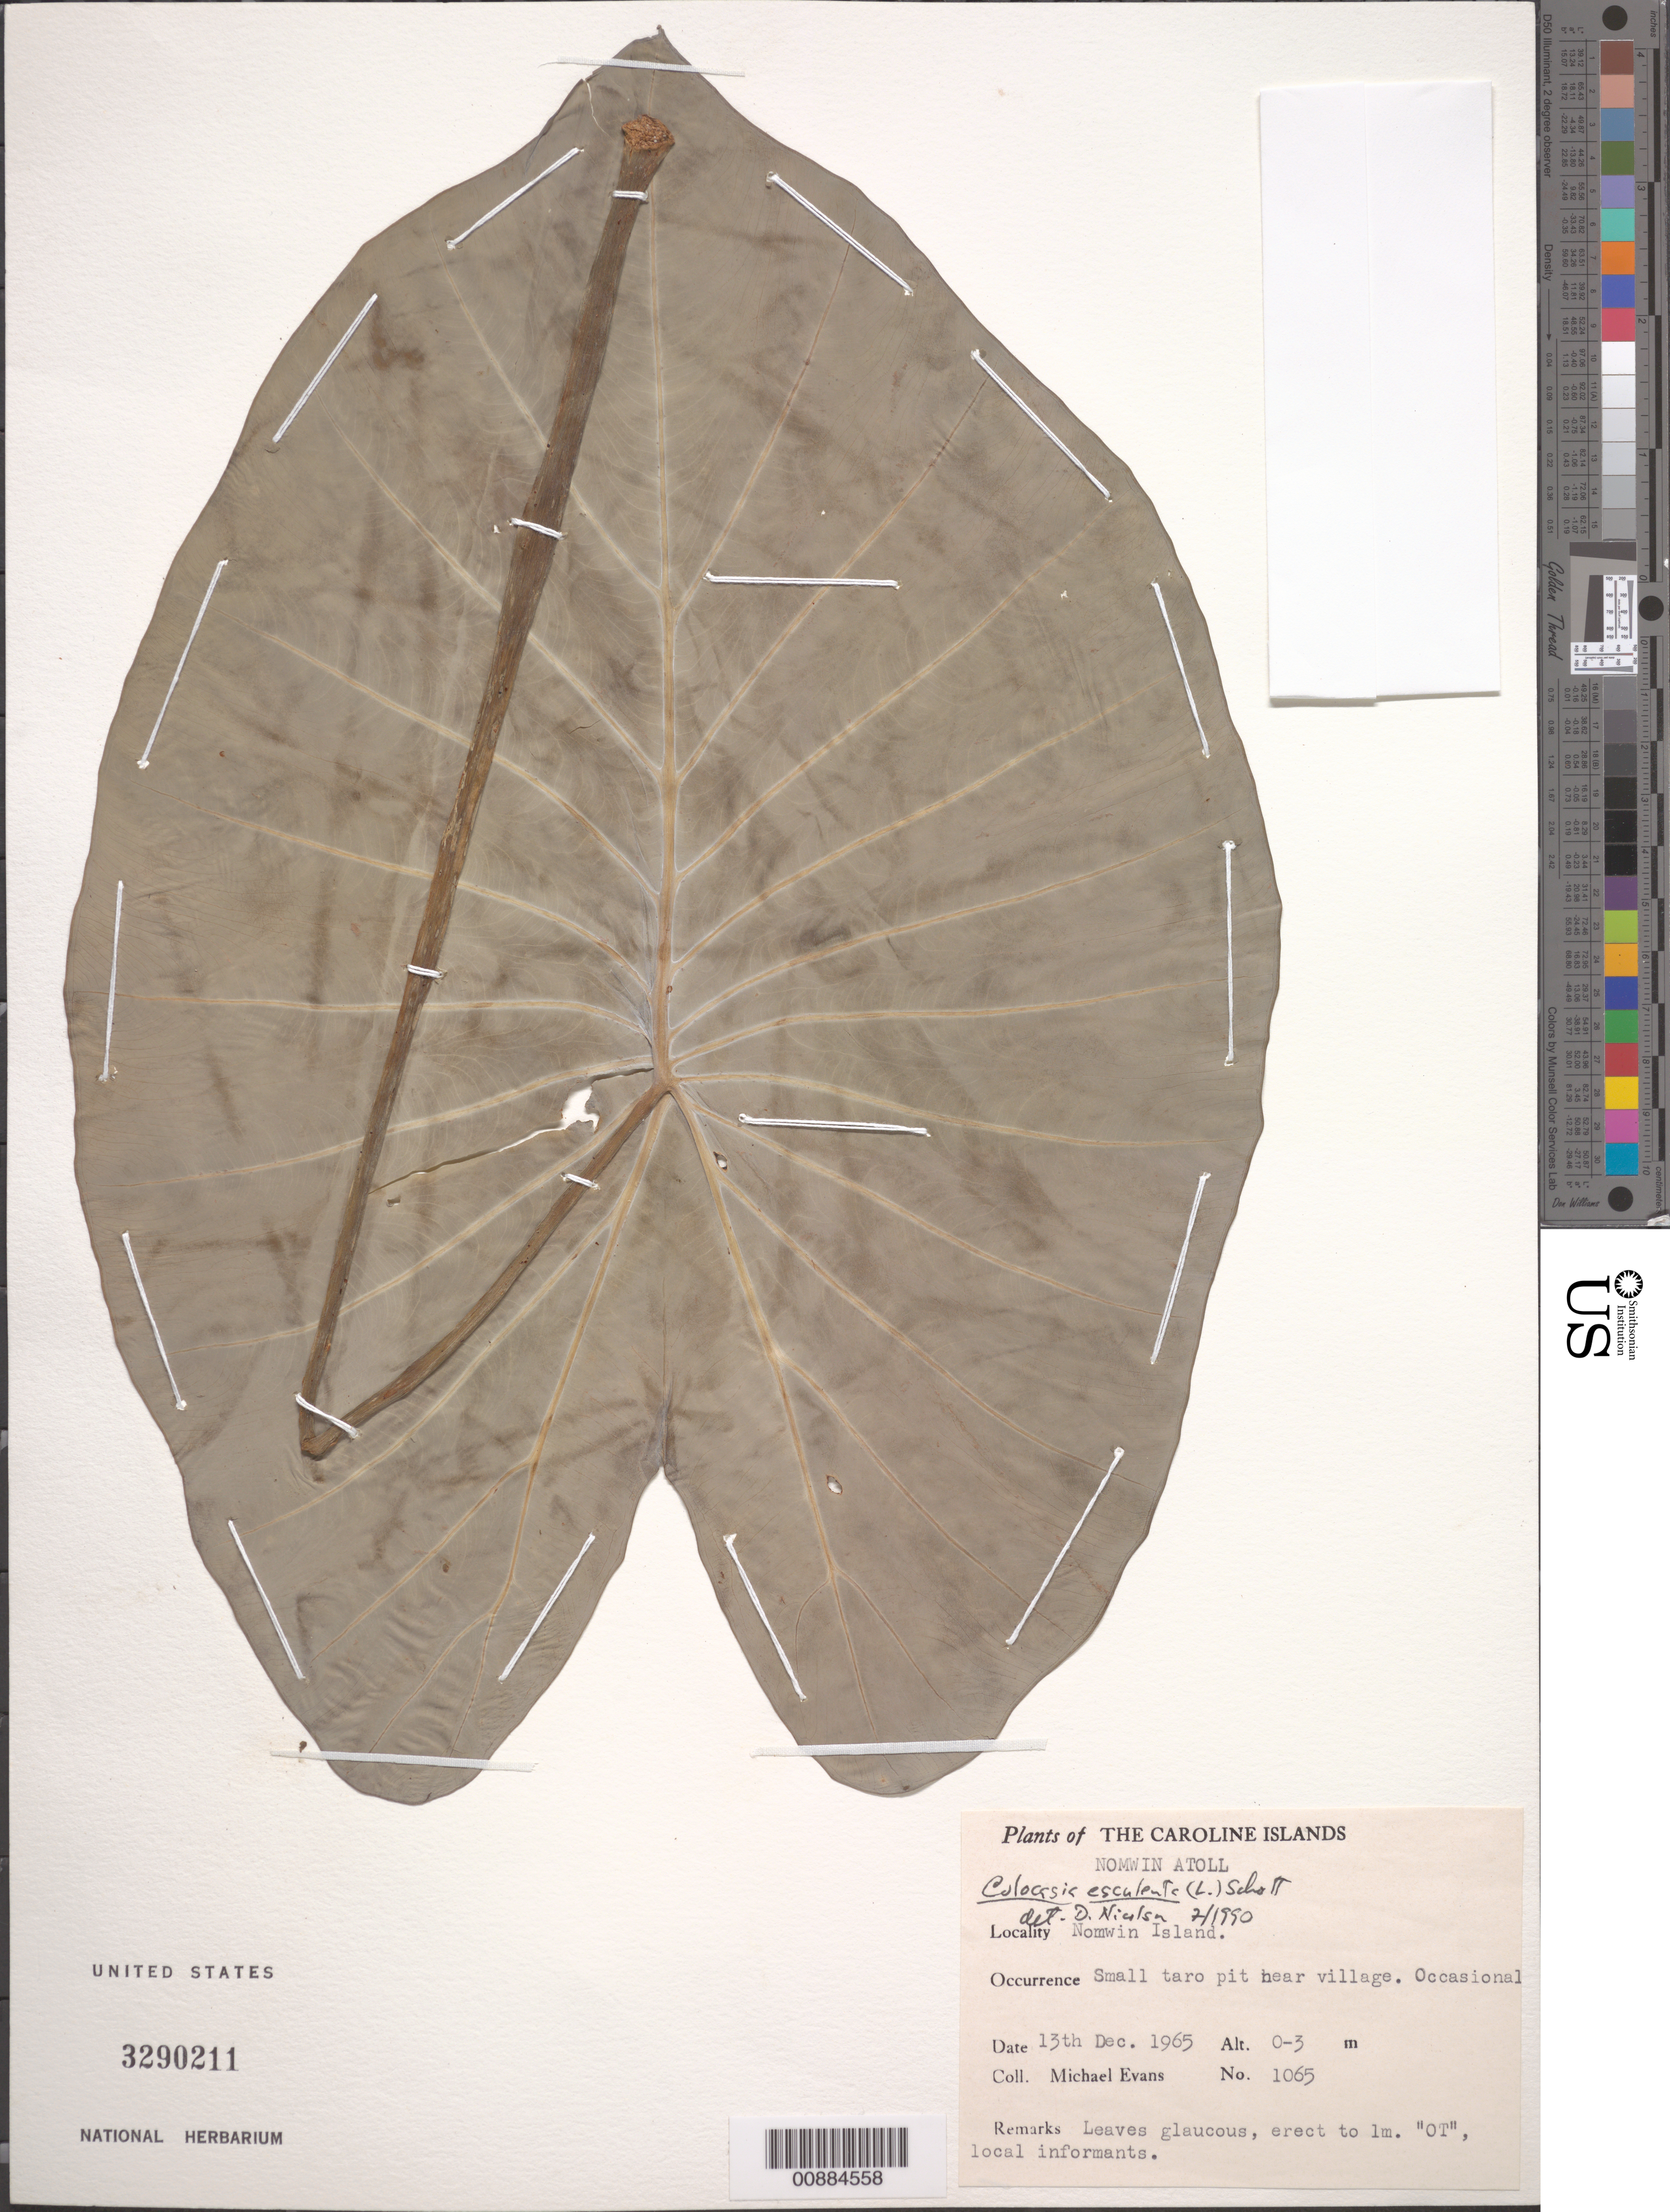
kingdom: Plantae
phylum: Tracheophyta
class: Liliopsida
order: Alismatales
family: Araceae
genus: Colocasia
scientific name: Colocasia esculenta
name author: (L.) Schott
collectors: M. Evans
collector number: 1065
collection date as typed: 13 Dec 1965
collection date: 1965-12-13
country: Micronesia, Federated States of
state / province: Truk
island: Nomwin Atoll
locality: Small taro pit near village.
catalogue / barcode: US 3290211